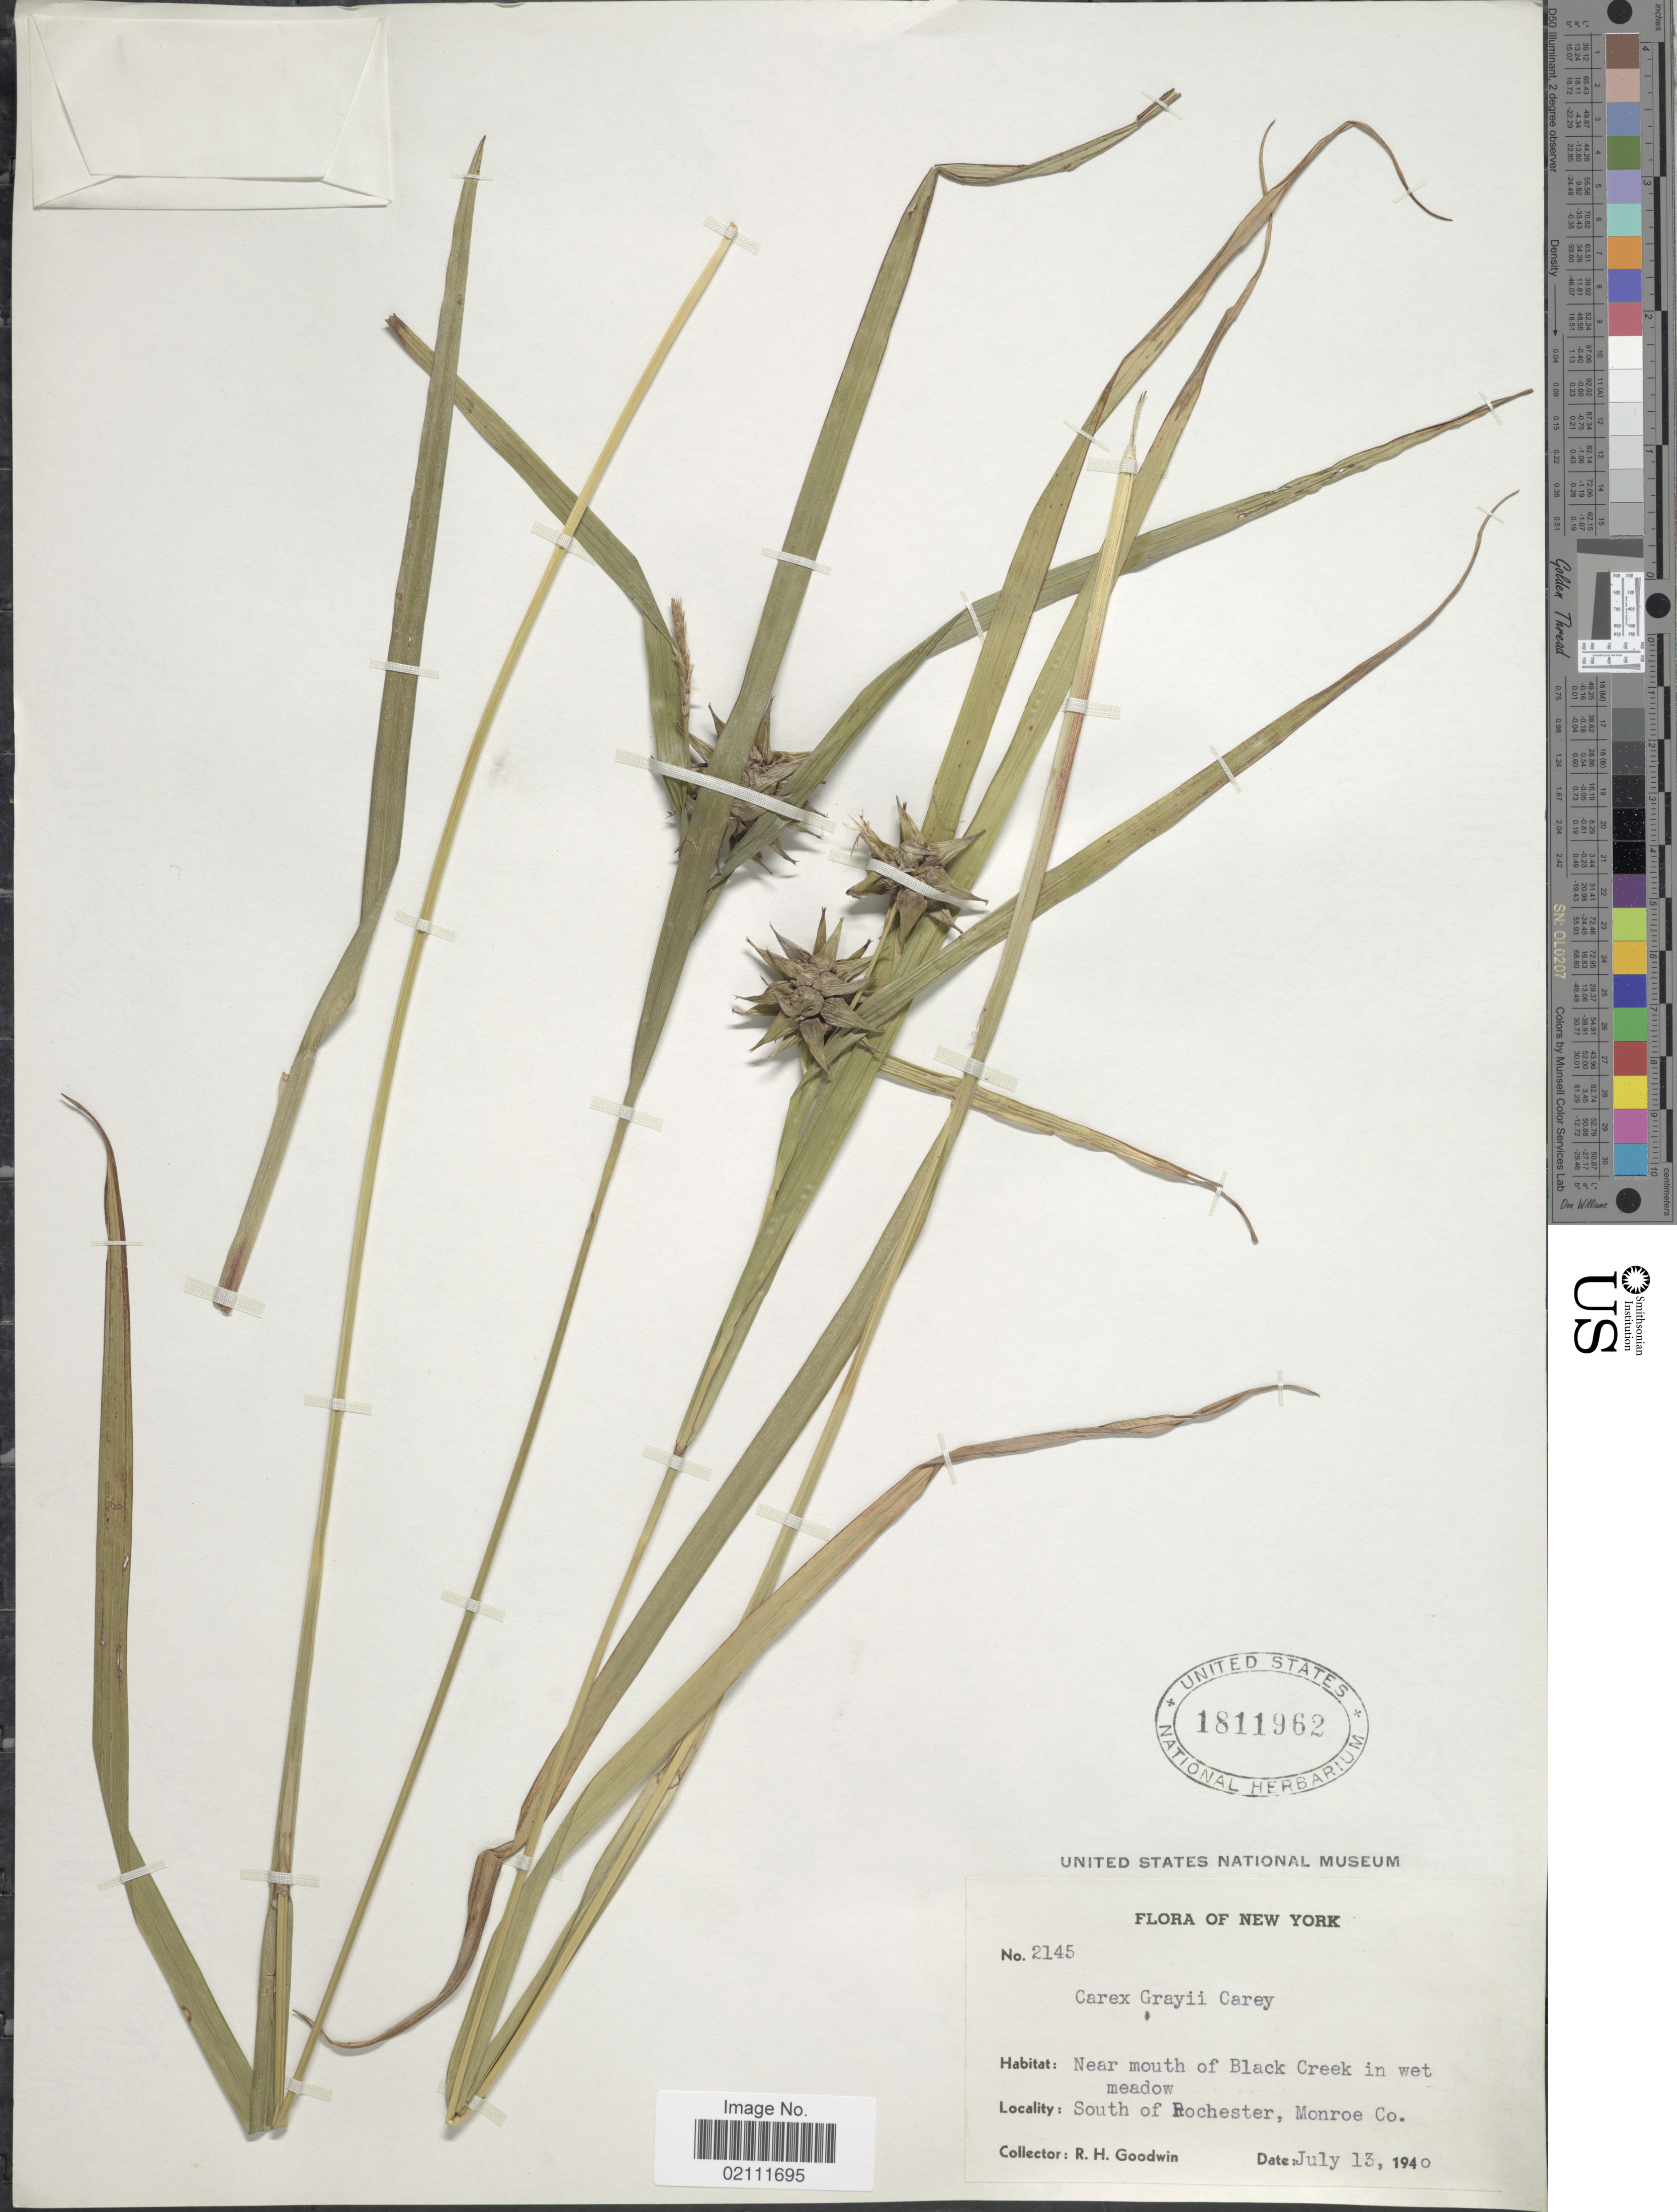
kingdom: Plantae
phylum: Tracheophyta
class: Liliopsida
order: Poales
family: Cyperaceae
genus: Carex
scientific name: Carex grayi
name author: J. Carey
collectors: R. Goodwin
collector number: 2145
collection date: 1940-07-13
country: United States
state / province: New York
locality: Near mouth of Black Creek in wet meadow, South of Rochester, Monroe Co.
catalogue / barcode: US 1811962